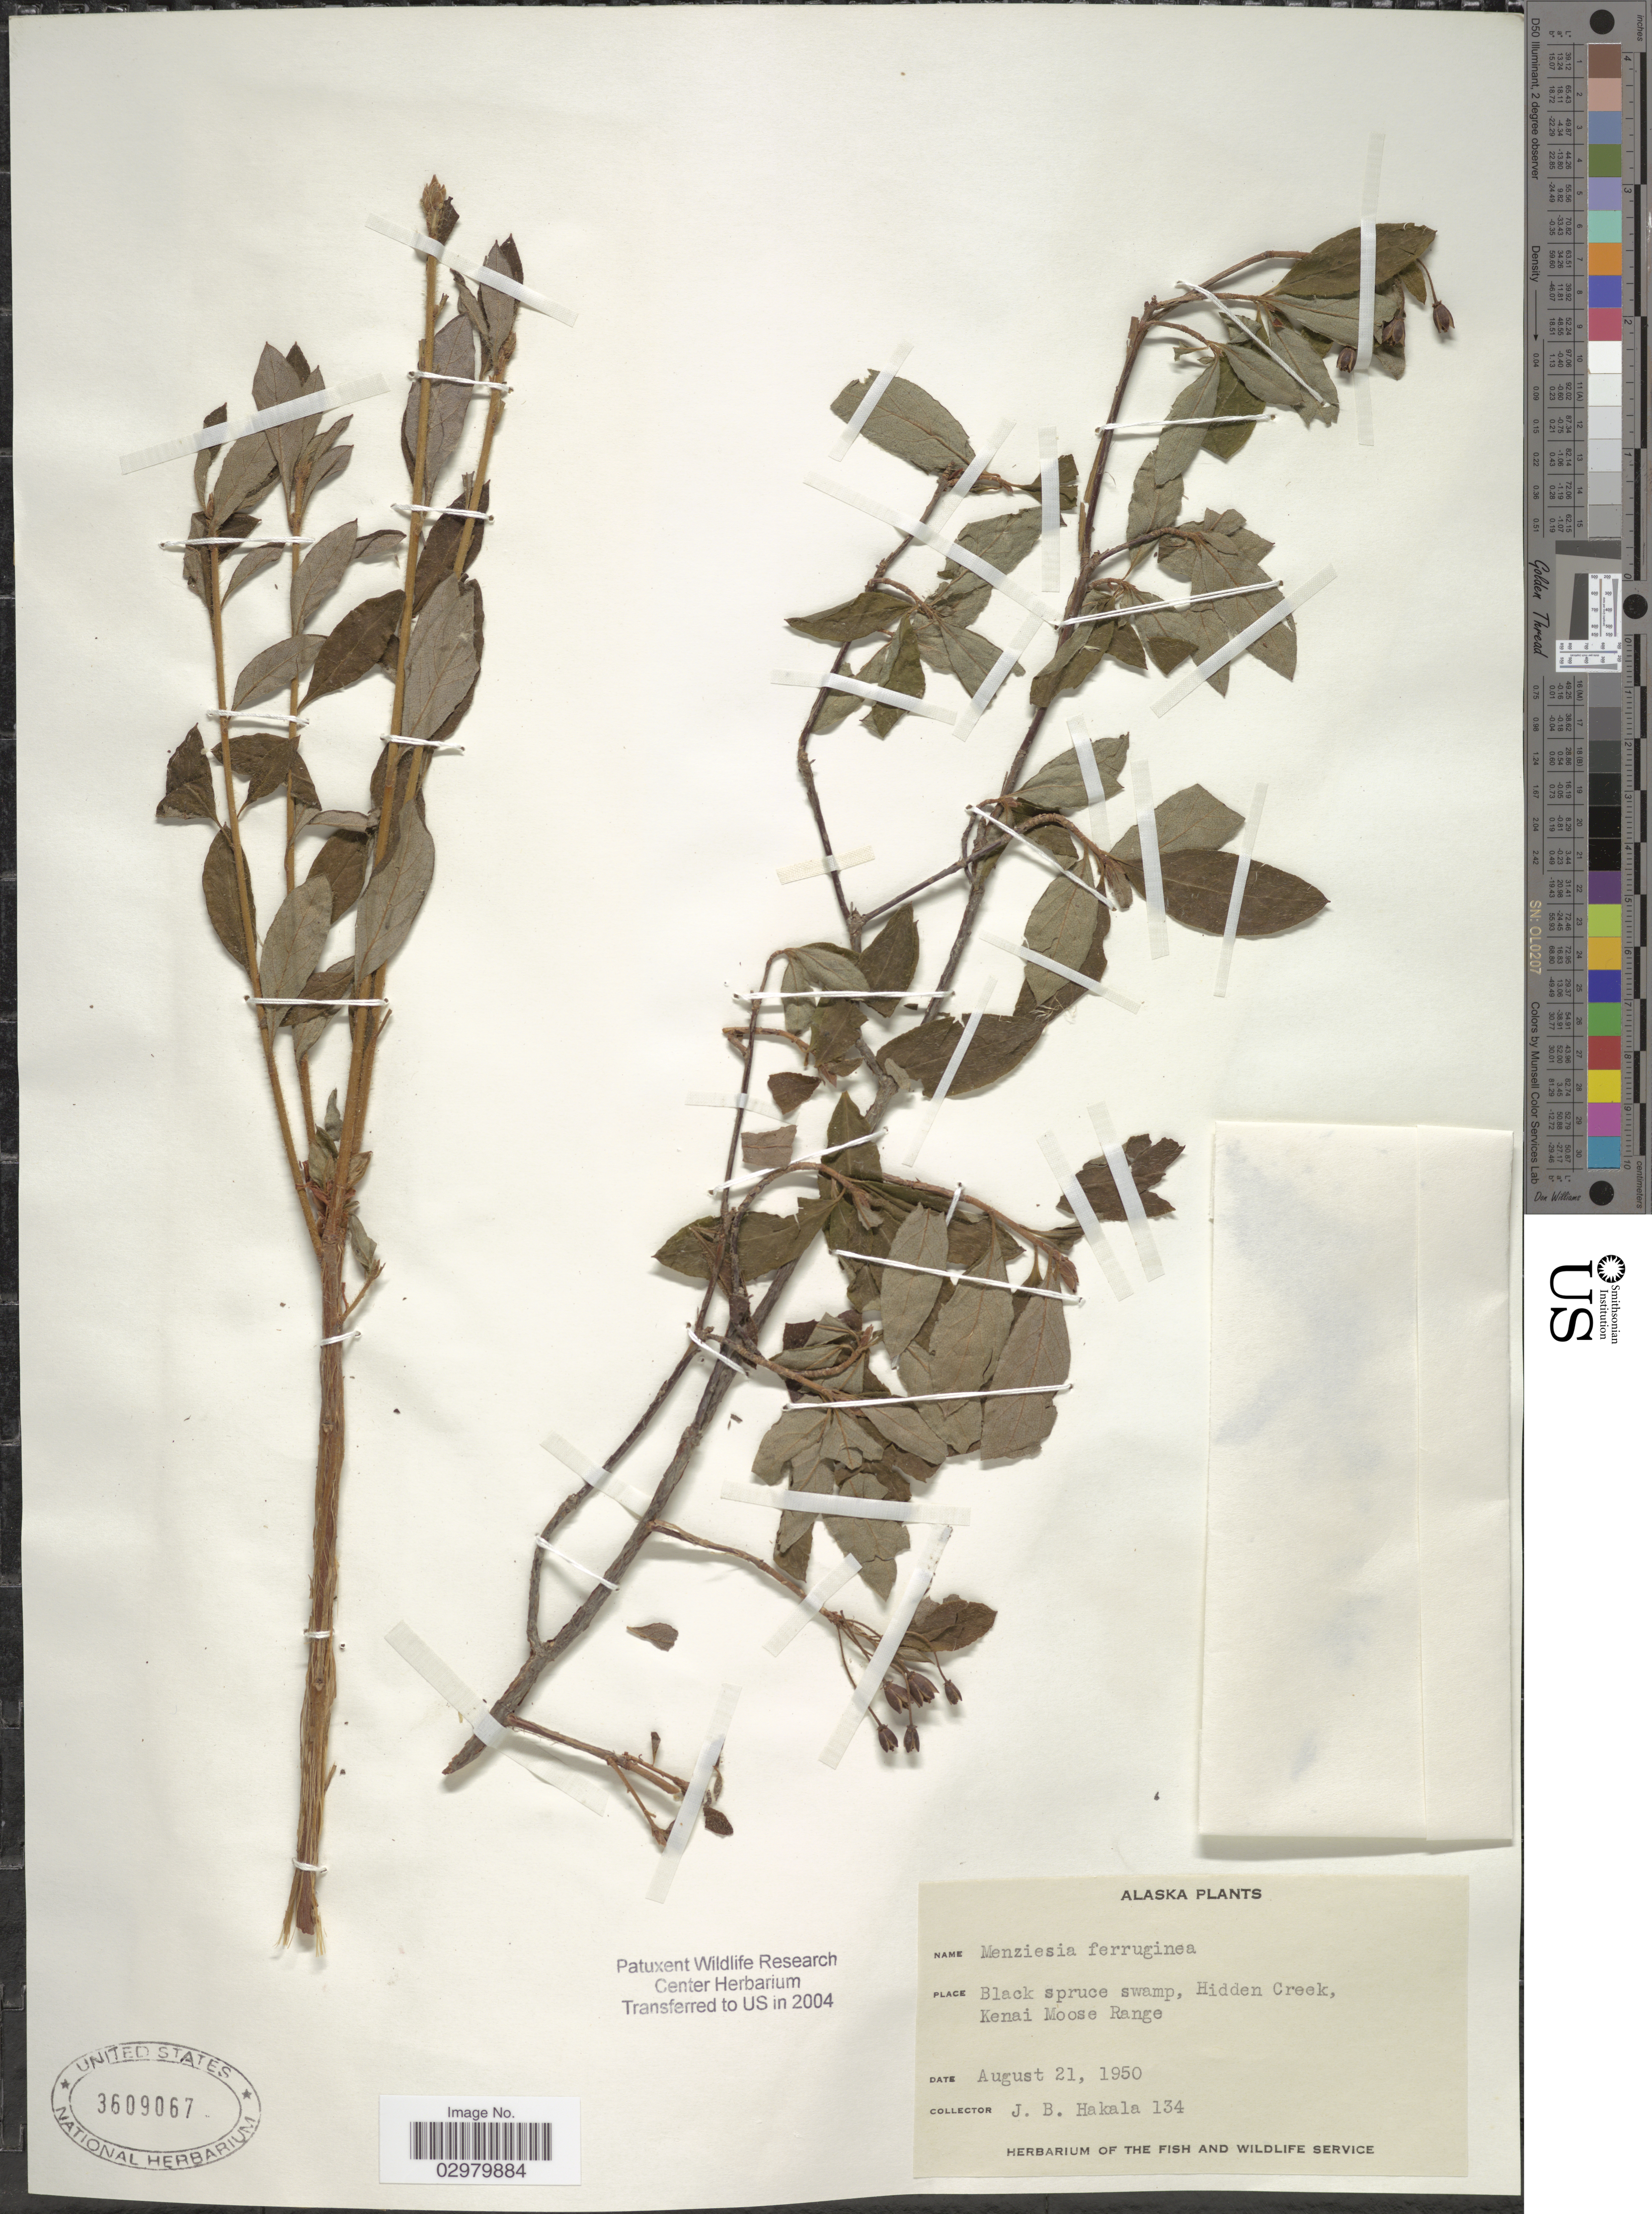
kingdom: Plantae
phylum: Tracheophyta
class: Magnoliopsida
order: Ericales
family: Ericaceae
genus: Menziesia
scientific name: Menziesia ferruginea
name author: Sm.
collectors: J. Hakala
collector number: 134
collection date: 1950-08-21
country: United States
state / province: Alaska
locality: Black spruce swamp, Hidden Creek, Kenai Moose Range.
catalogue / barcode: US 3609067